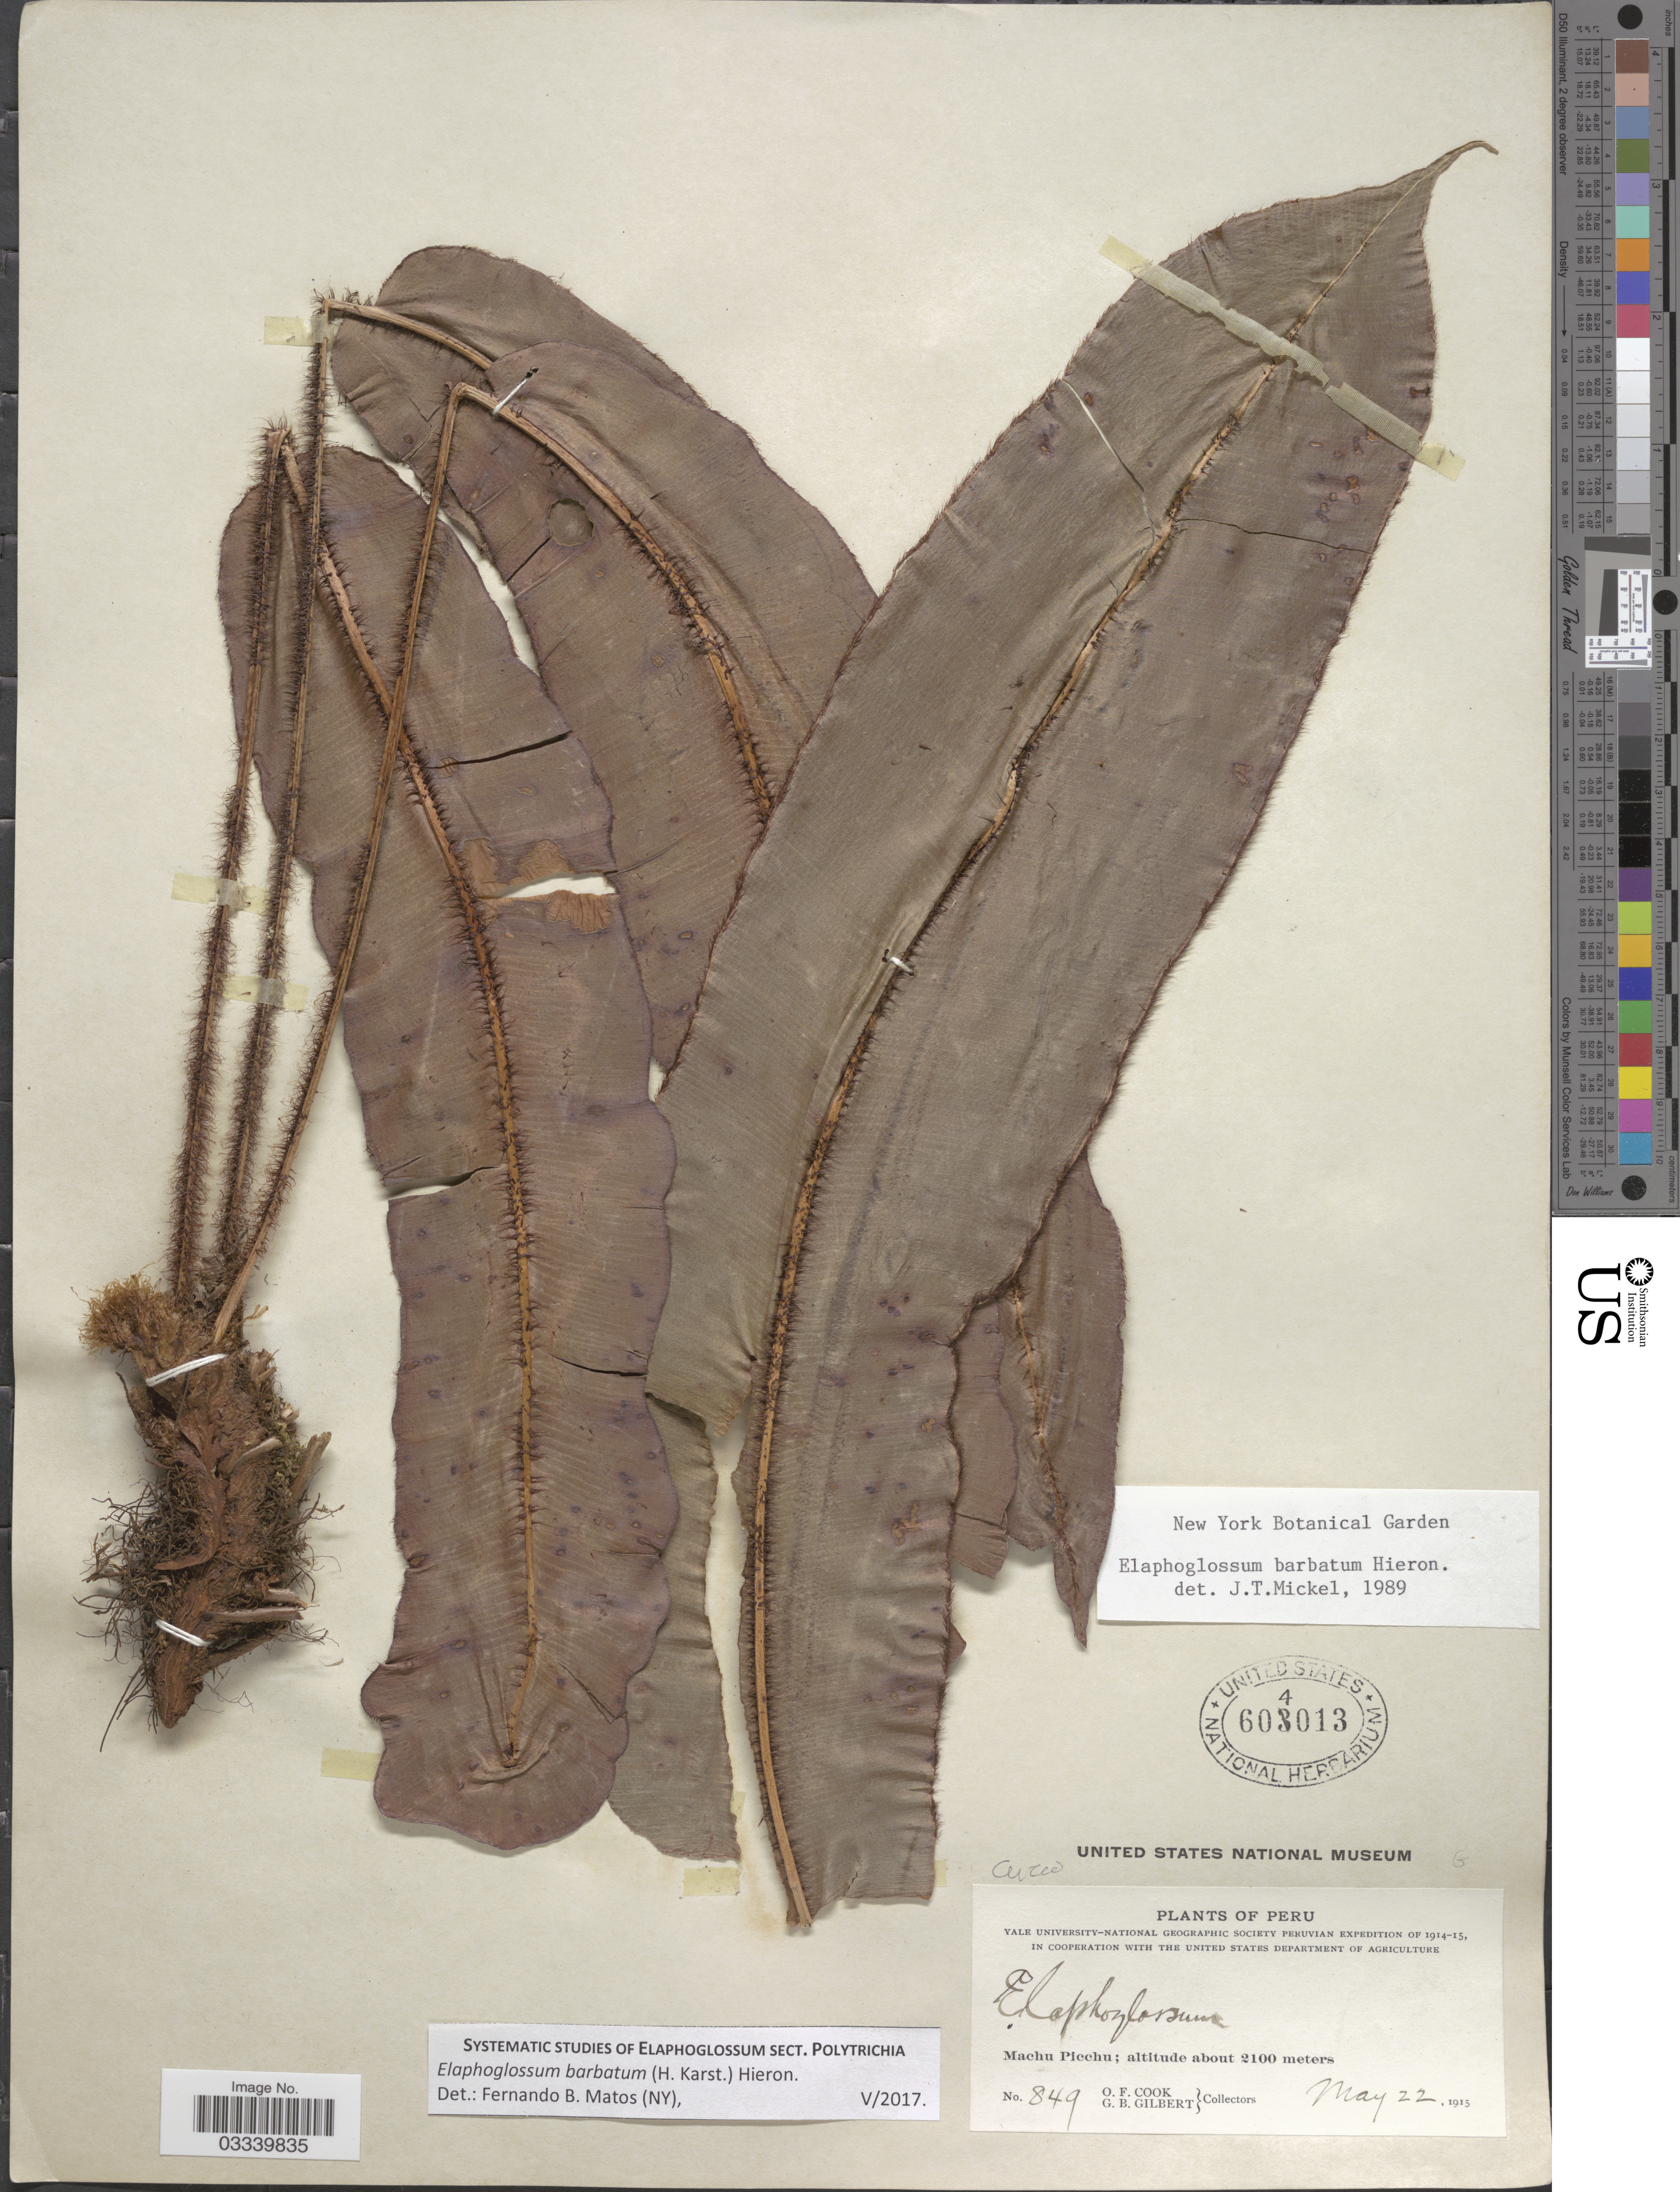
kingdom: Plantae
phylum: Tracheophyta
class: Polypodiopsida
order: Polypodiales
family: Dryopteridaceae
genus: Elaphoglossum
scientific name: Elaphoglossum barbatum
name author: (H. Karst.) Hieron.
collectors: O. F. Cook & G. B. Gilbert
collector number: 849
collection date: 1915-05-22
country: Peru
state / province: Cusco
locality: Cuzco. Machu Picchu.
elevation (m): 2100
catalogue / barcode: US 604013